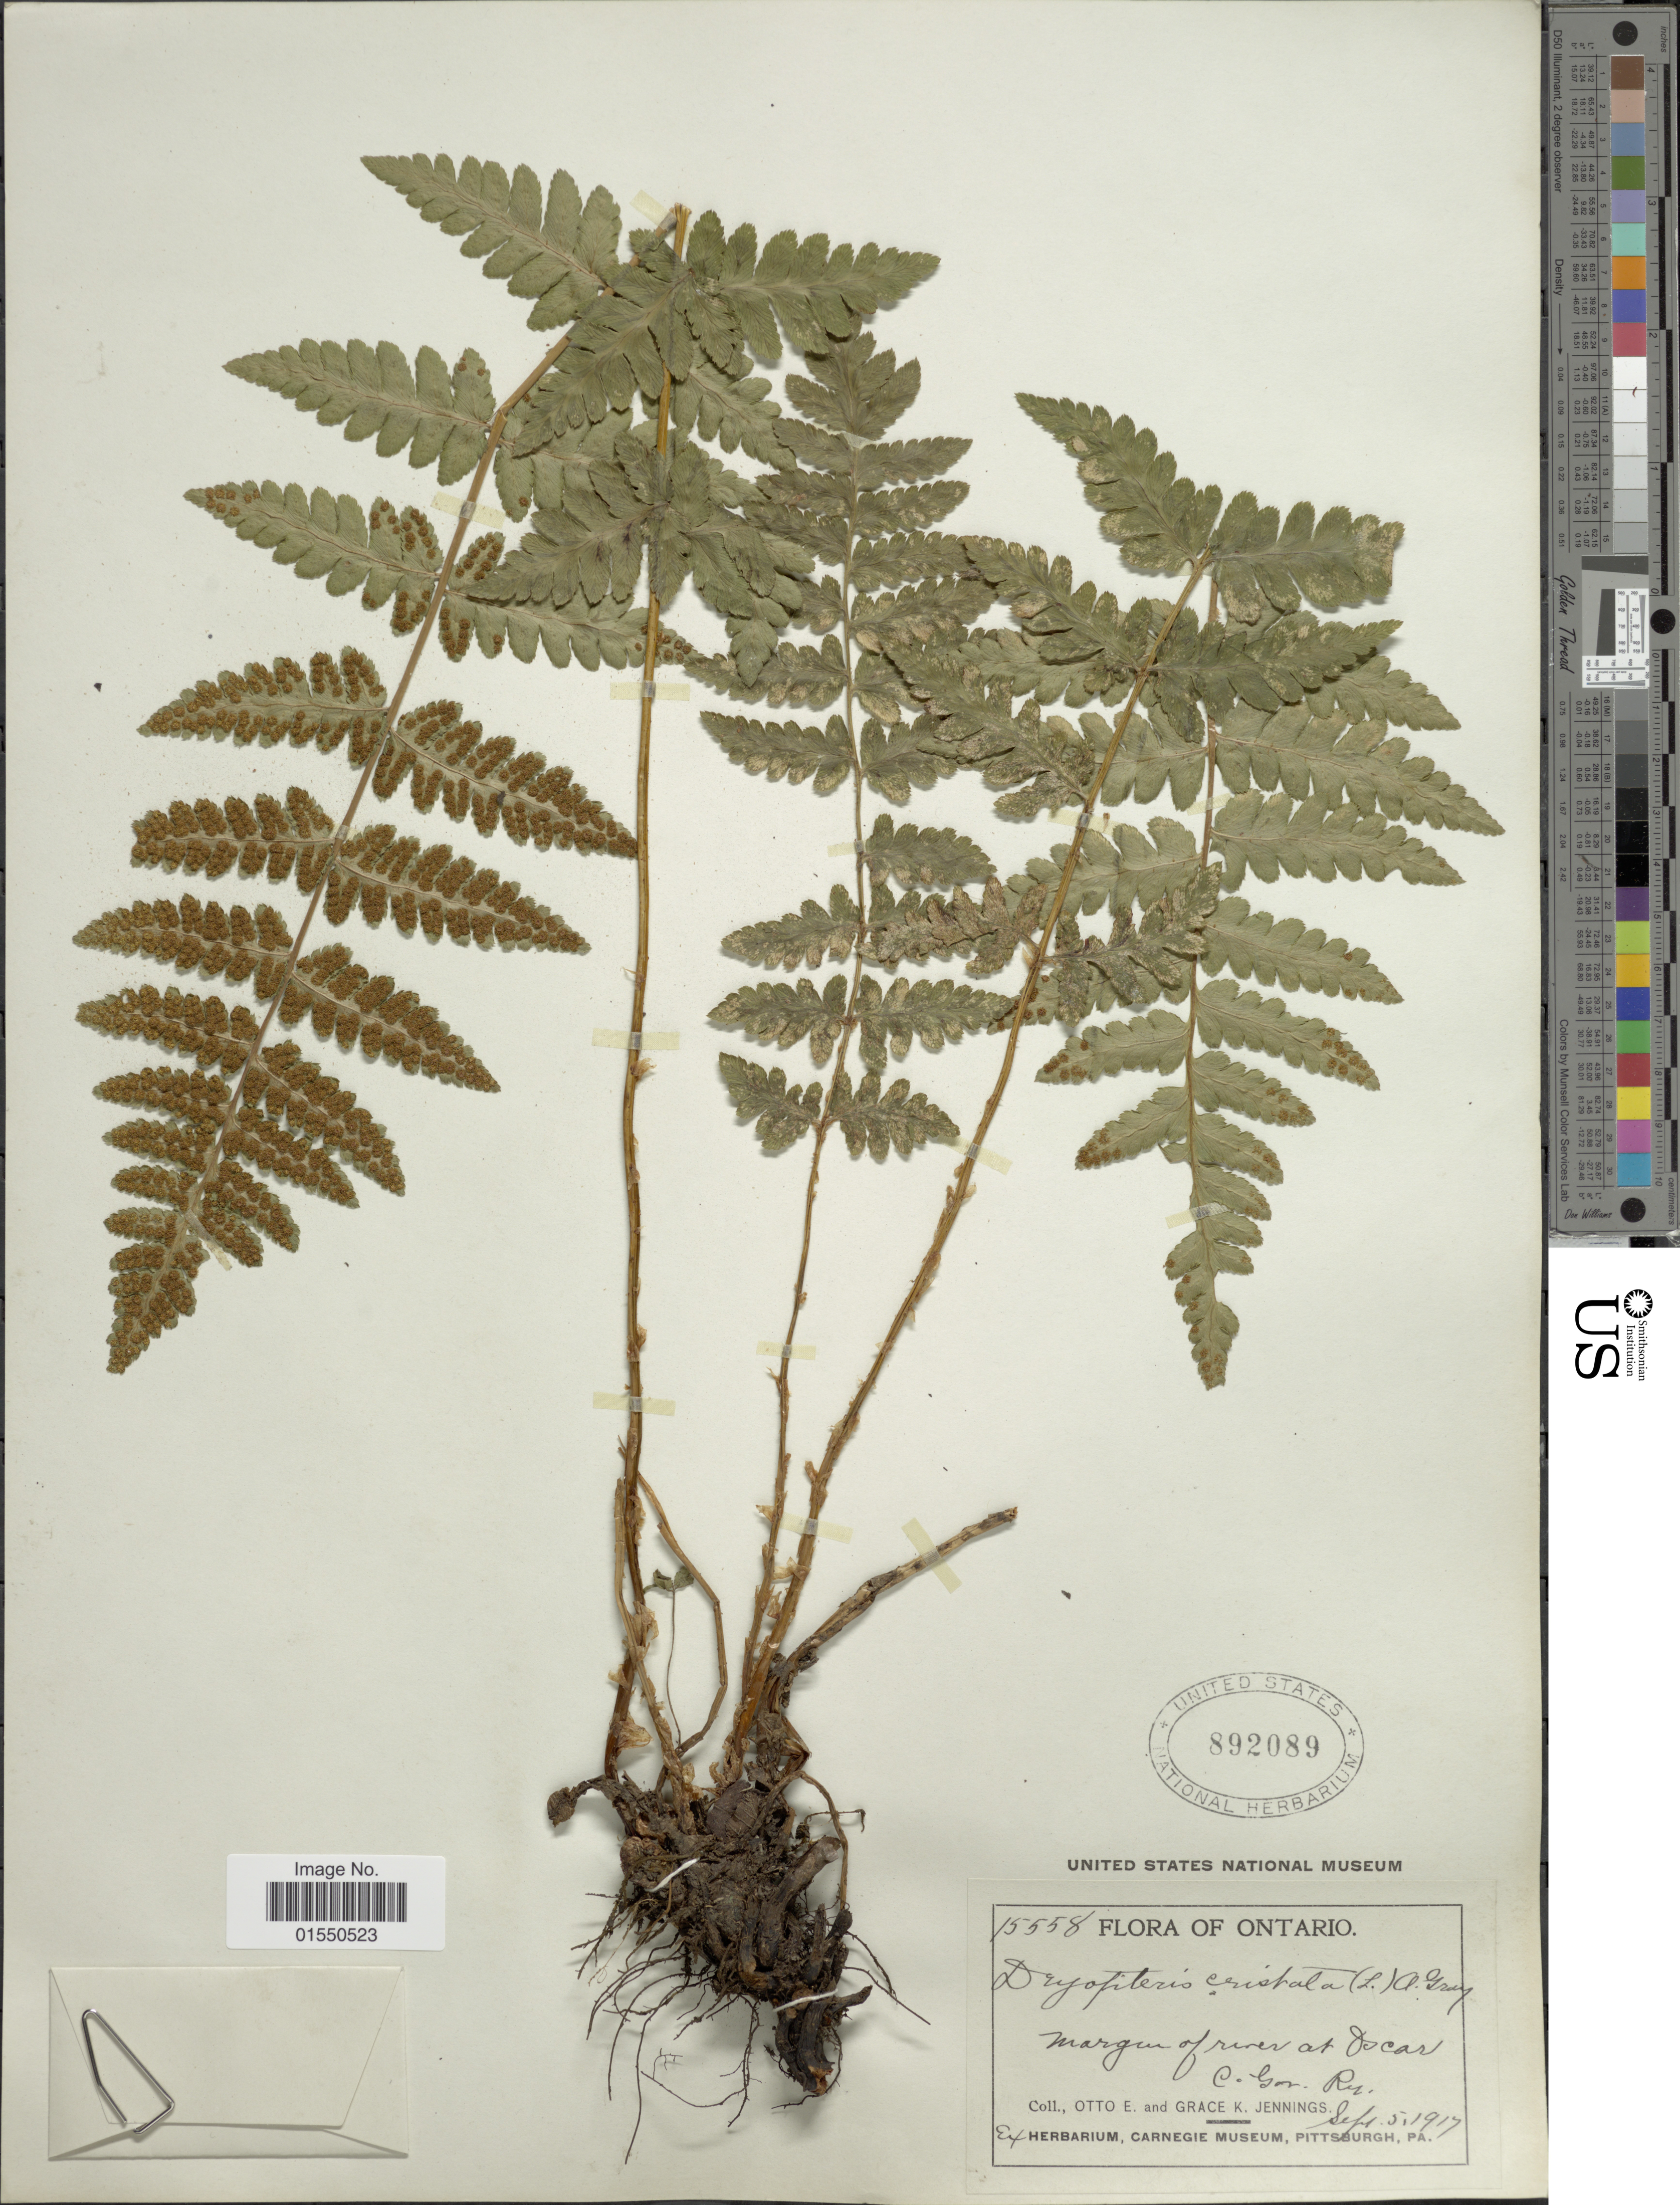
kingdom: Plantae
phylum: Tracheophyta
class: Polypodiopsida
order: Polypodiales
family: Dryopteridaceae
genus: Dryopteris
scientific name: Dryopteris cristata var. spinulosa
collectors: E. Otto & G. K. Jennings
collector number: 15558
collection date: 1917-09-05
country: Canada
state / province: Ontario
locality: Margin of river at Oscar, C. Gov. Ry.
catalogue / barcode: US 892089